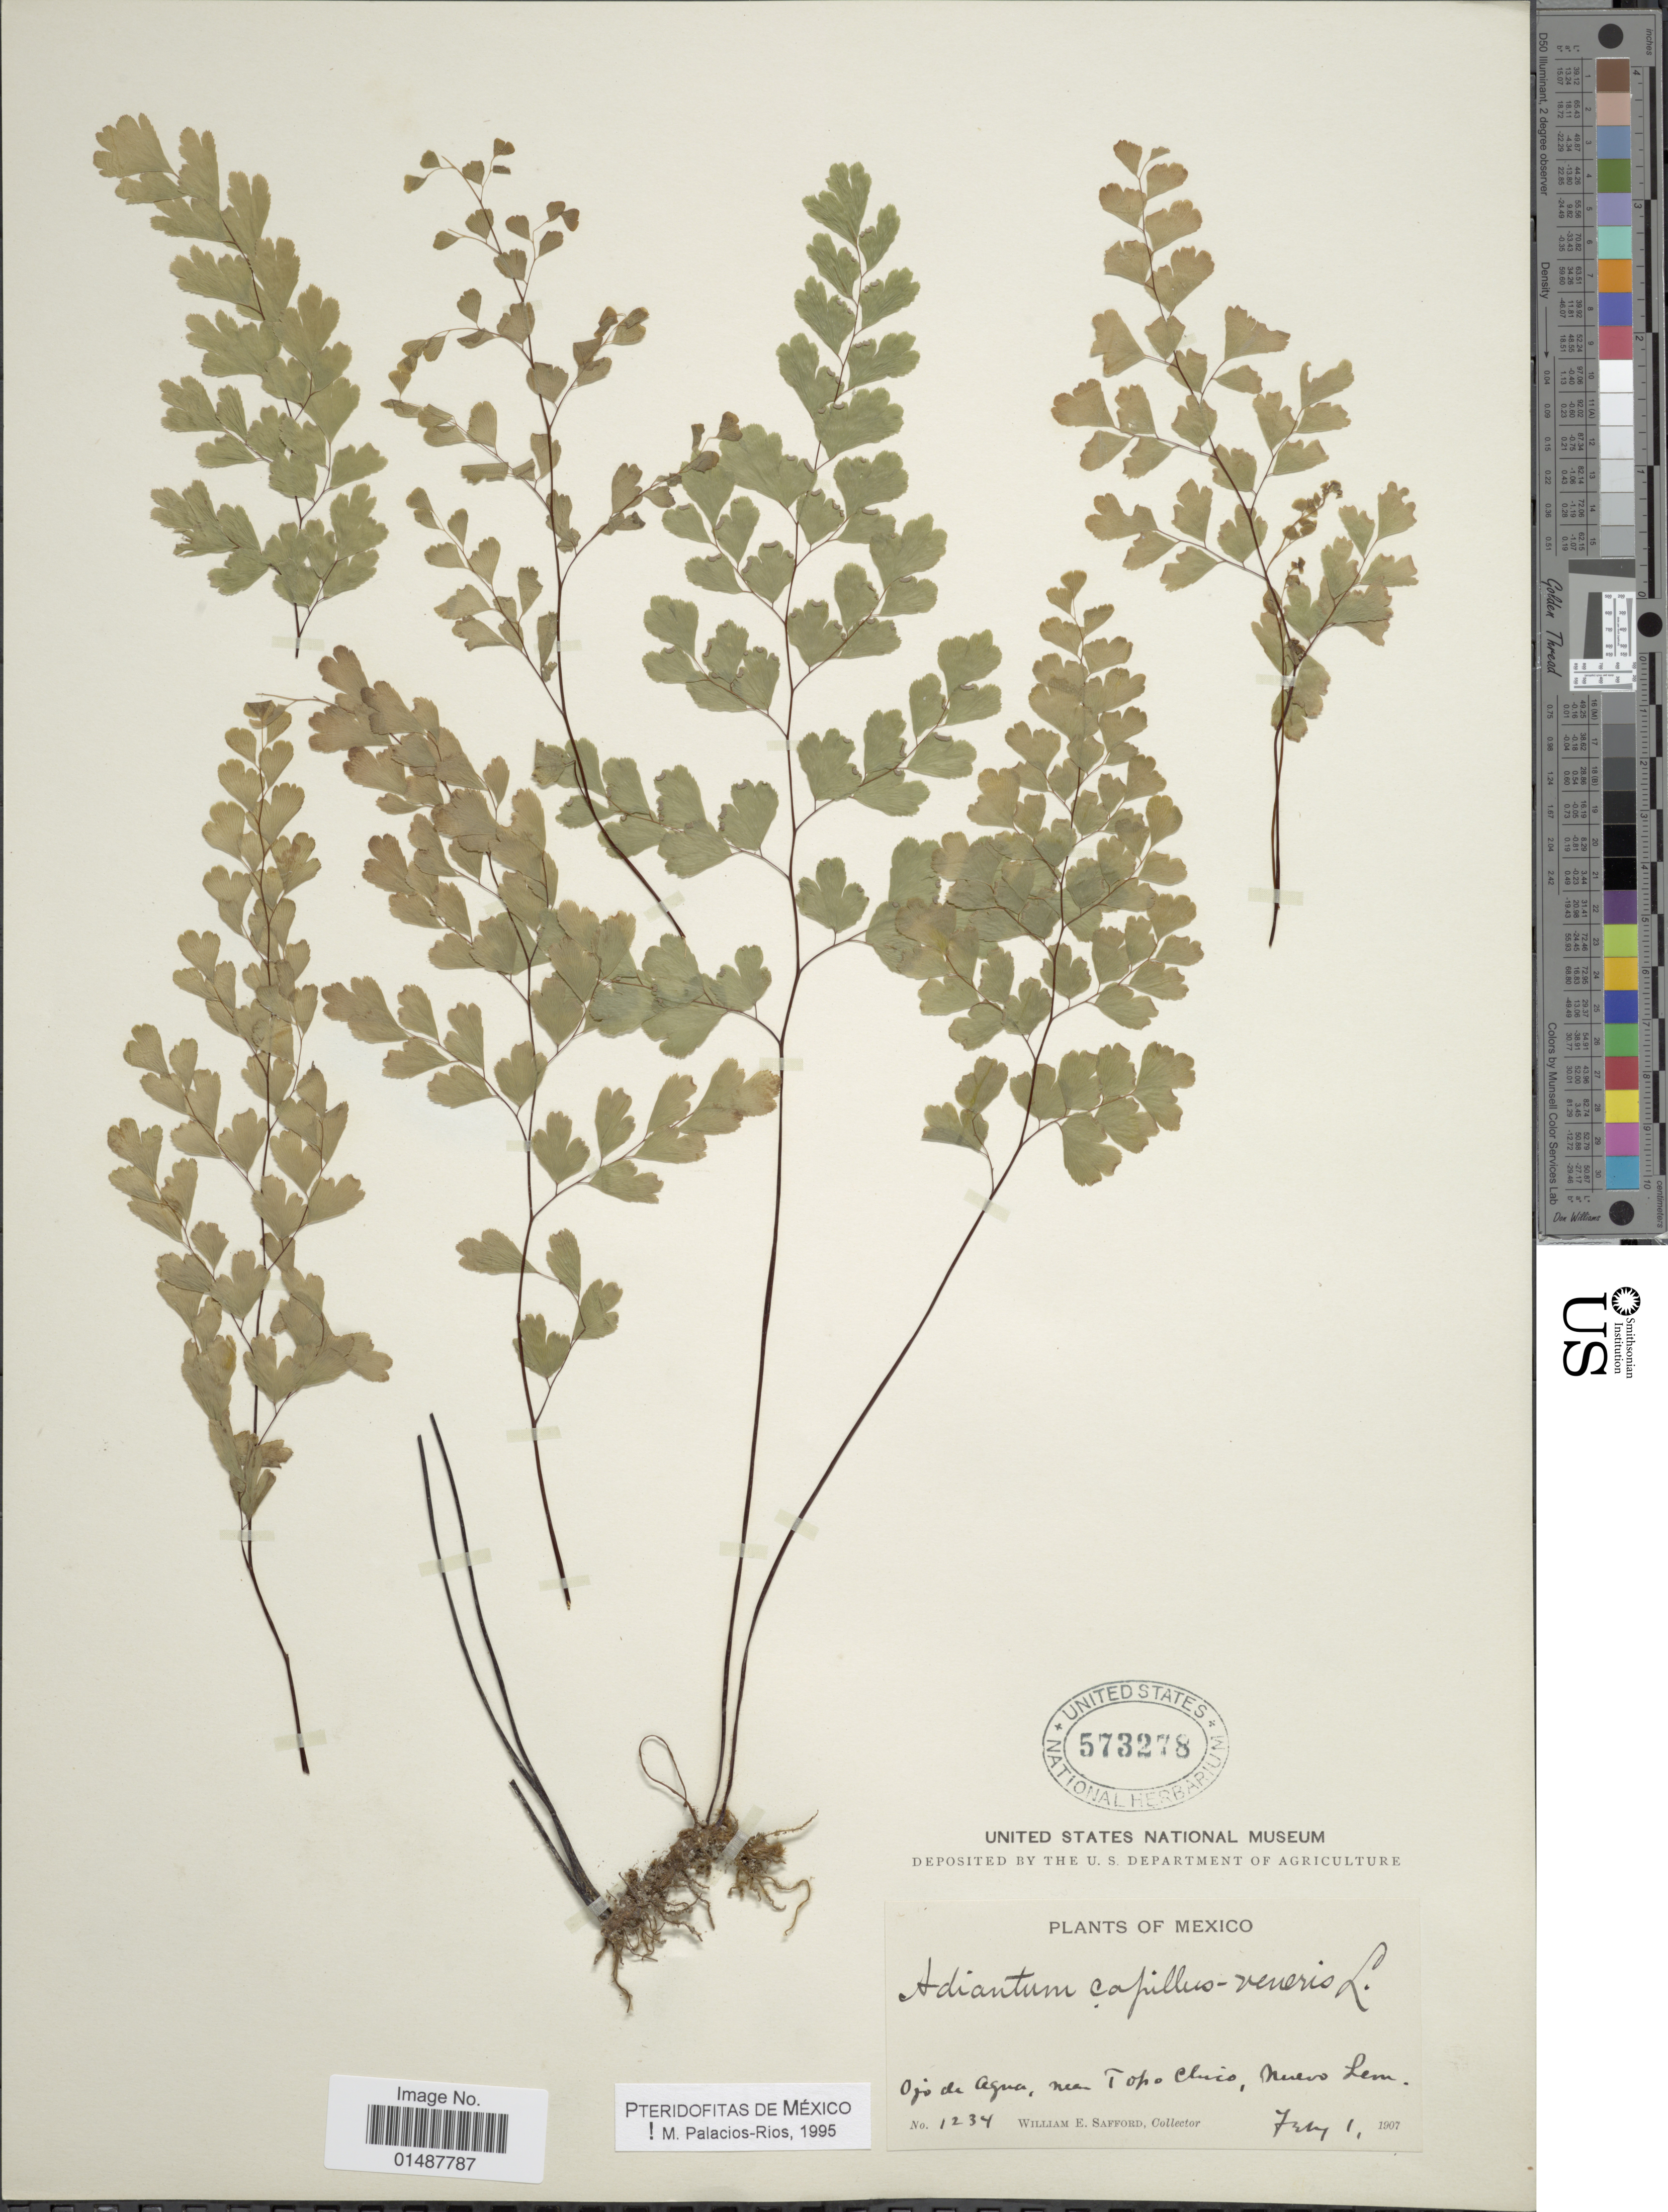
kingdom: Plantae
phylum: Tracheophyta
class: Polypodiopsida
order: Polypodiales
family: Pteridaceae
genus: Adiantum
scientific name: Adiantum capillus-veneris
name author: L.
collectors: W. E. Safford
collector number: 1234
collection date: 1907-07-01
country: Mexico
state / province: Nuevo León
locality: Ojo de Agua, near Topo Chico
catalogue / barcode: US 573278